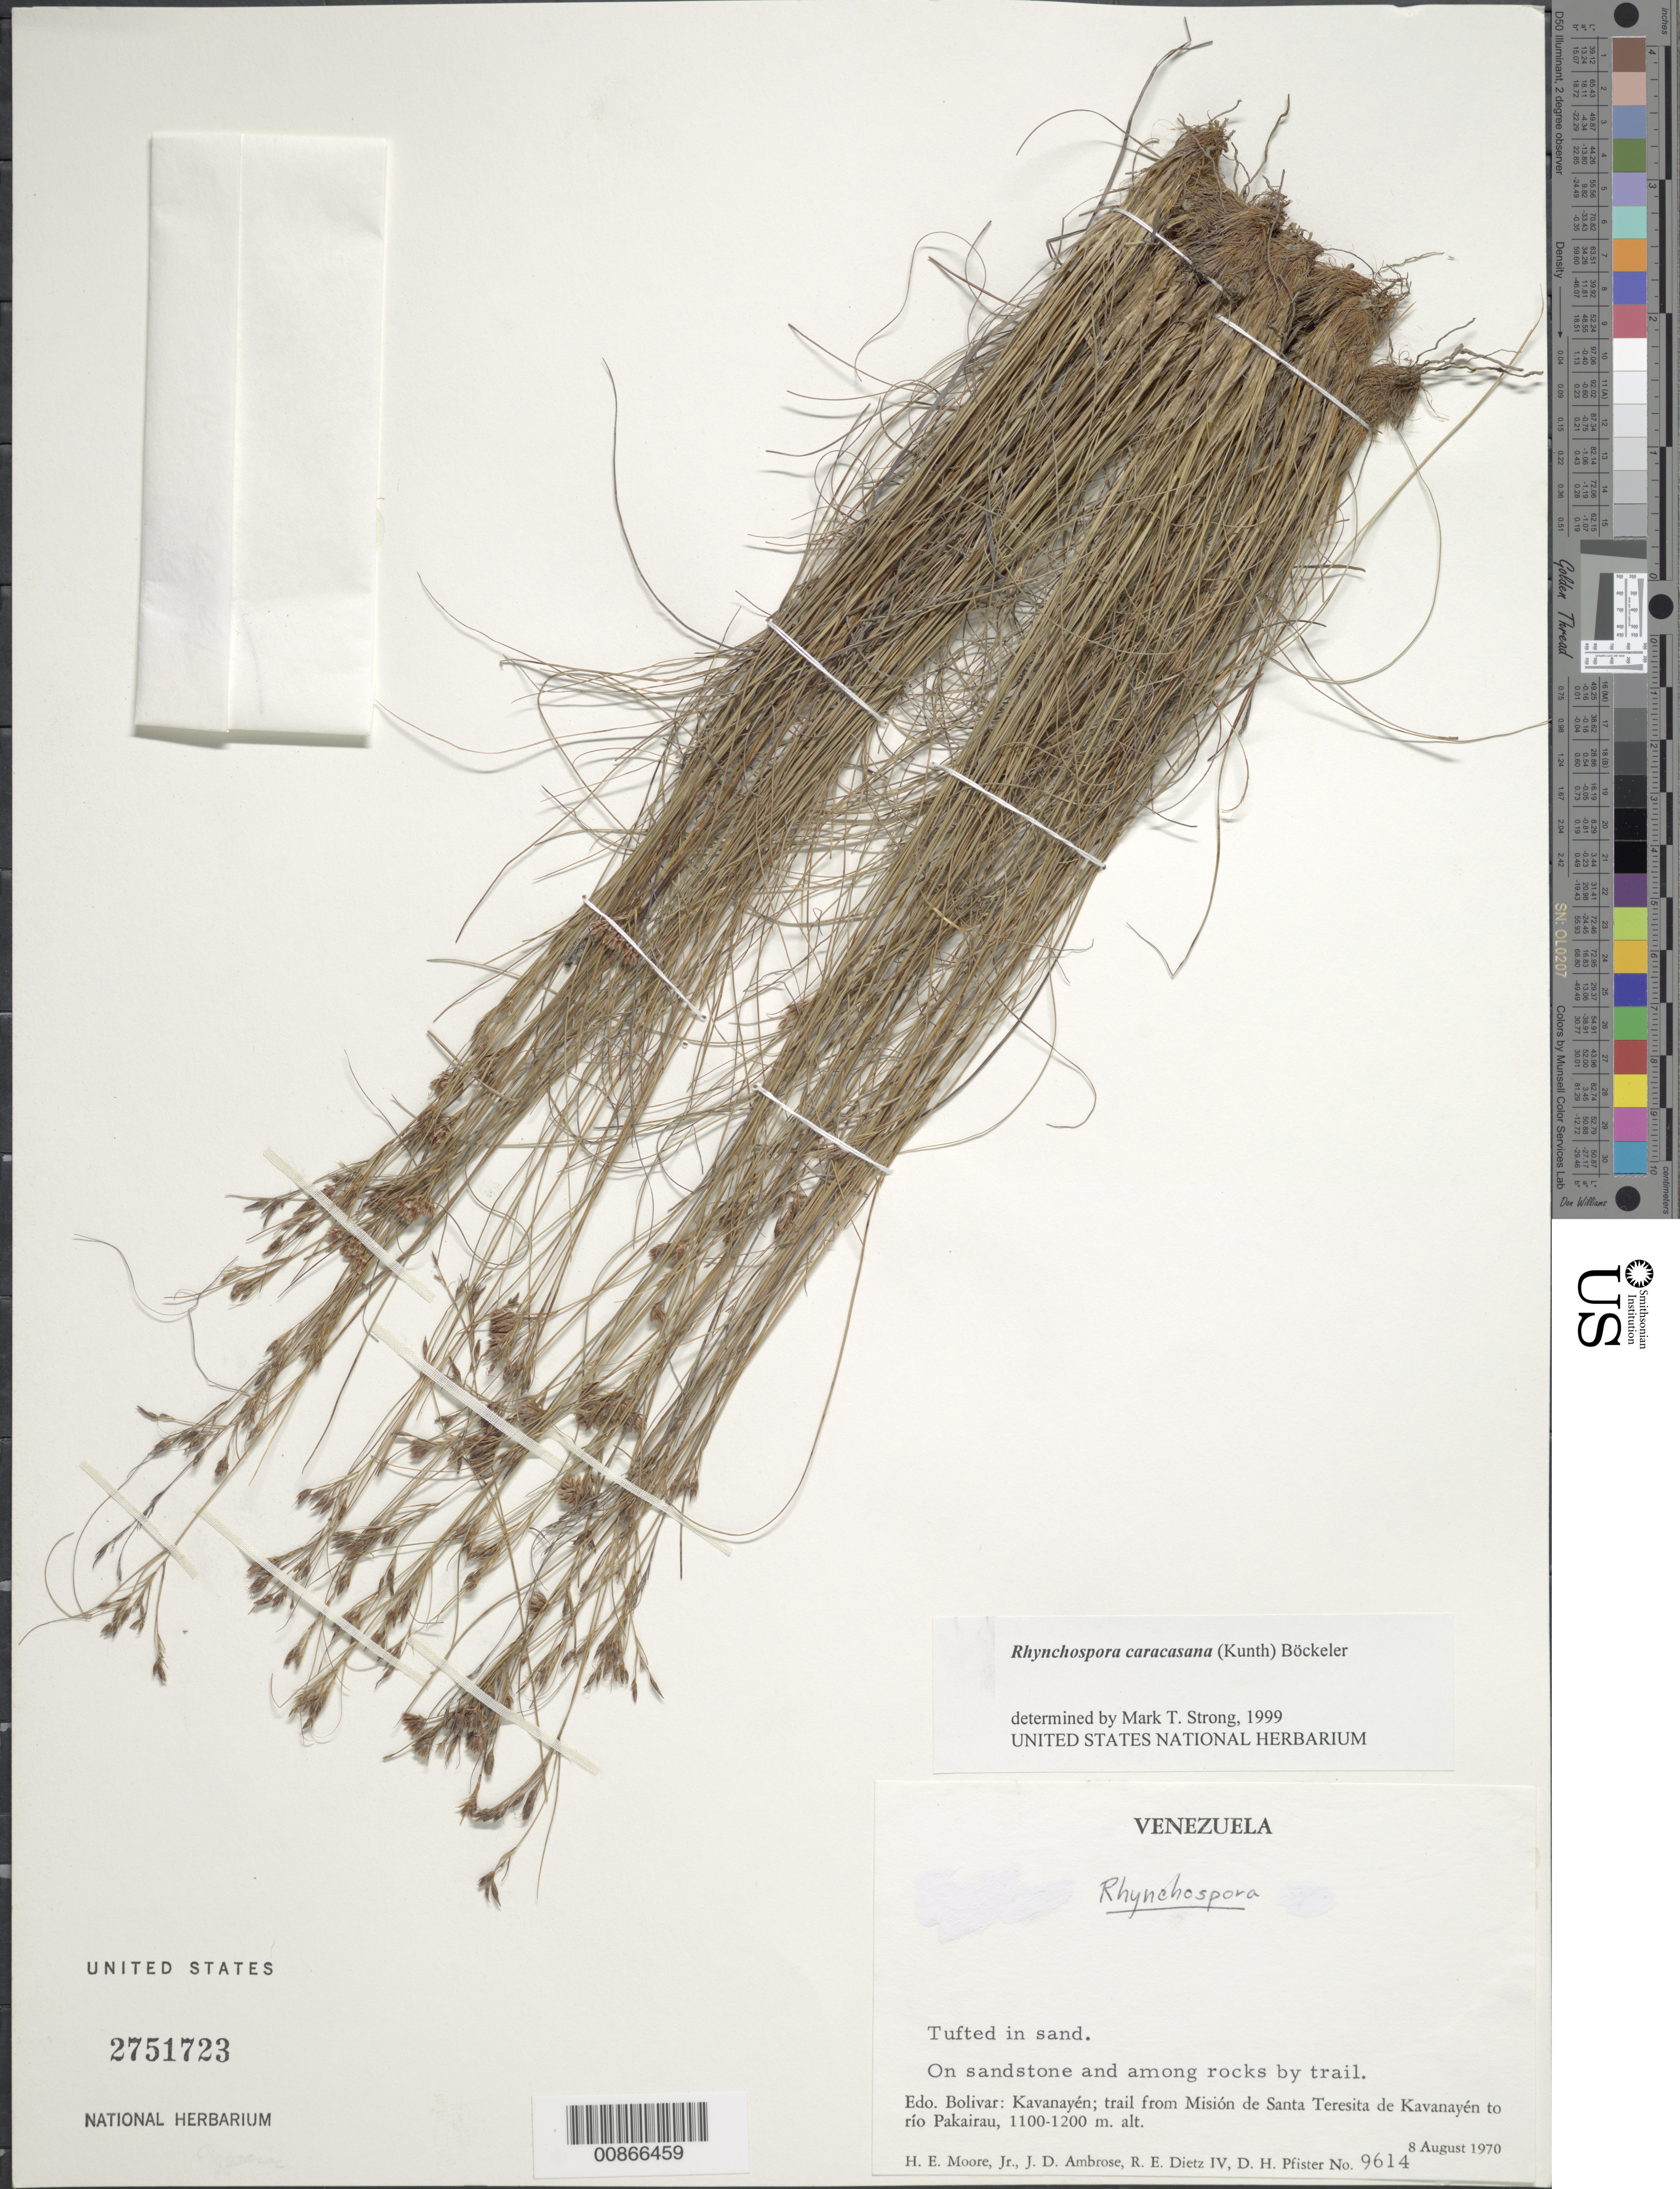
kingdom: Plantae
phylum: Tracheophyta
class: Liliopsida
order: Poales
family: Cyperaceae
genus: Rhynchospora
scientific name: Rhynchospora caracasana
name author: (Kunth) Boeckeler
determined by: Strong, M. T., (US), Smithsonian Institution - National Museum of Natural History (UNITED STATES)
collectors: H. E. Moore, J. D. Ambrose, R. Dietz & D. H. Pfister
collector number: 9614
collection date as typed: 8-Aug-70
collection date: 1970-08-08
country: Venezuela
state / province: Bolívar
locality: Kavanayén, trail from Misión de Santa Teresita de Kavanayén to Río Pakairau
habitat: Sandstone and among rocks along trail; in sand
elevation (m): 1100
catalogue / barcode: US 2751723